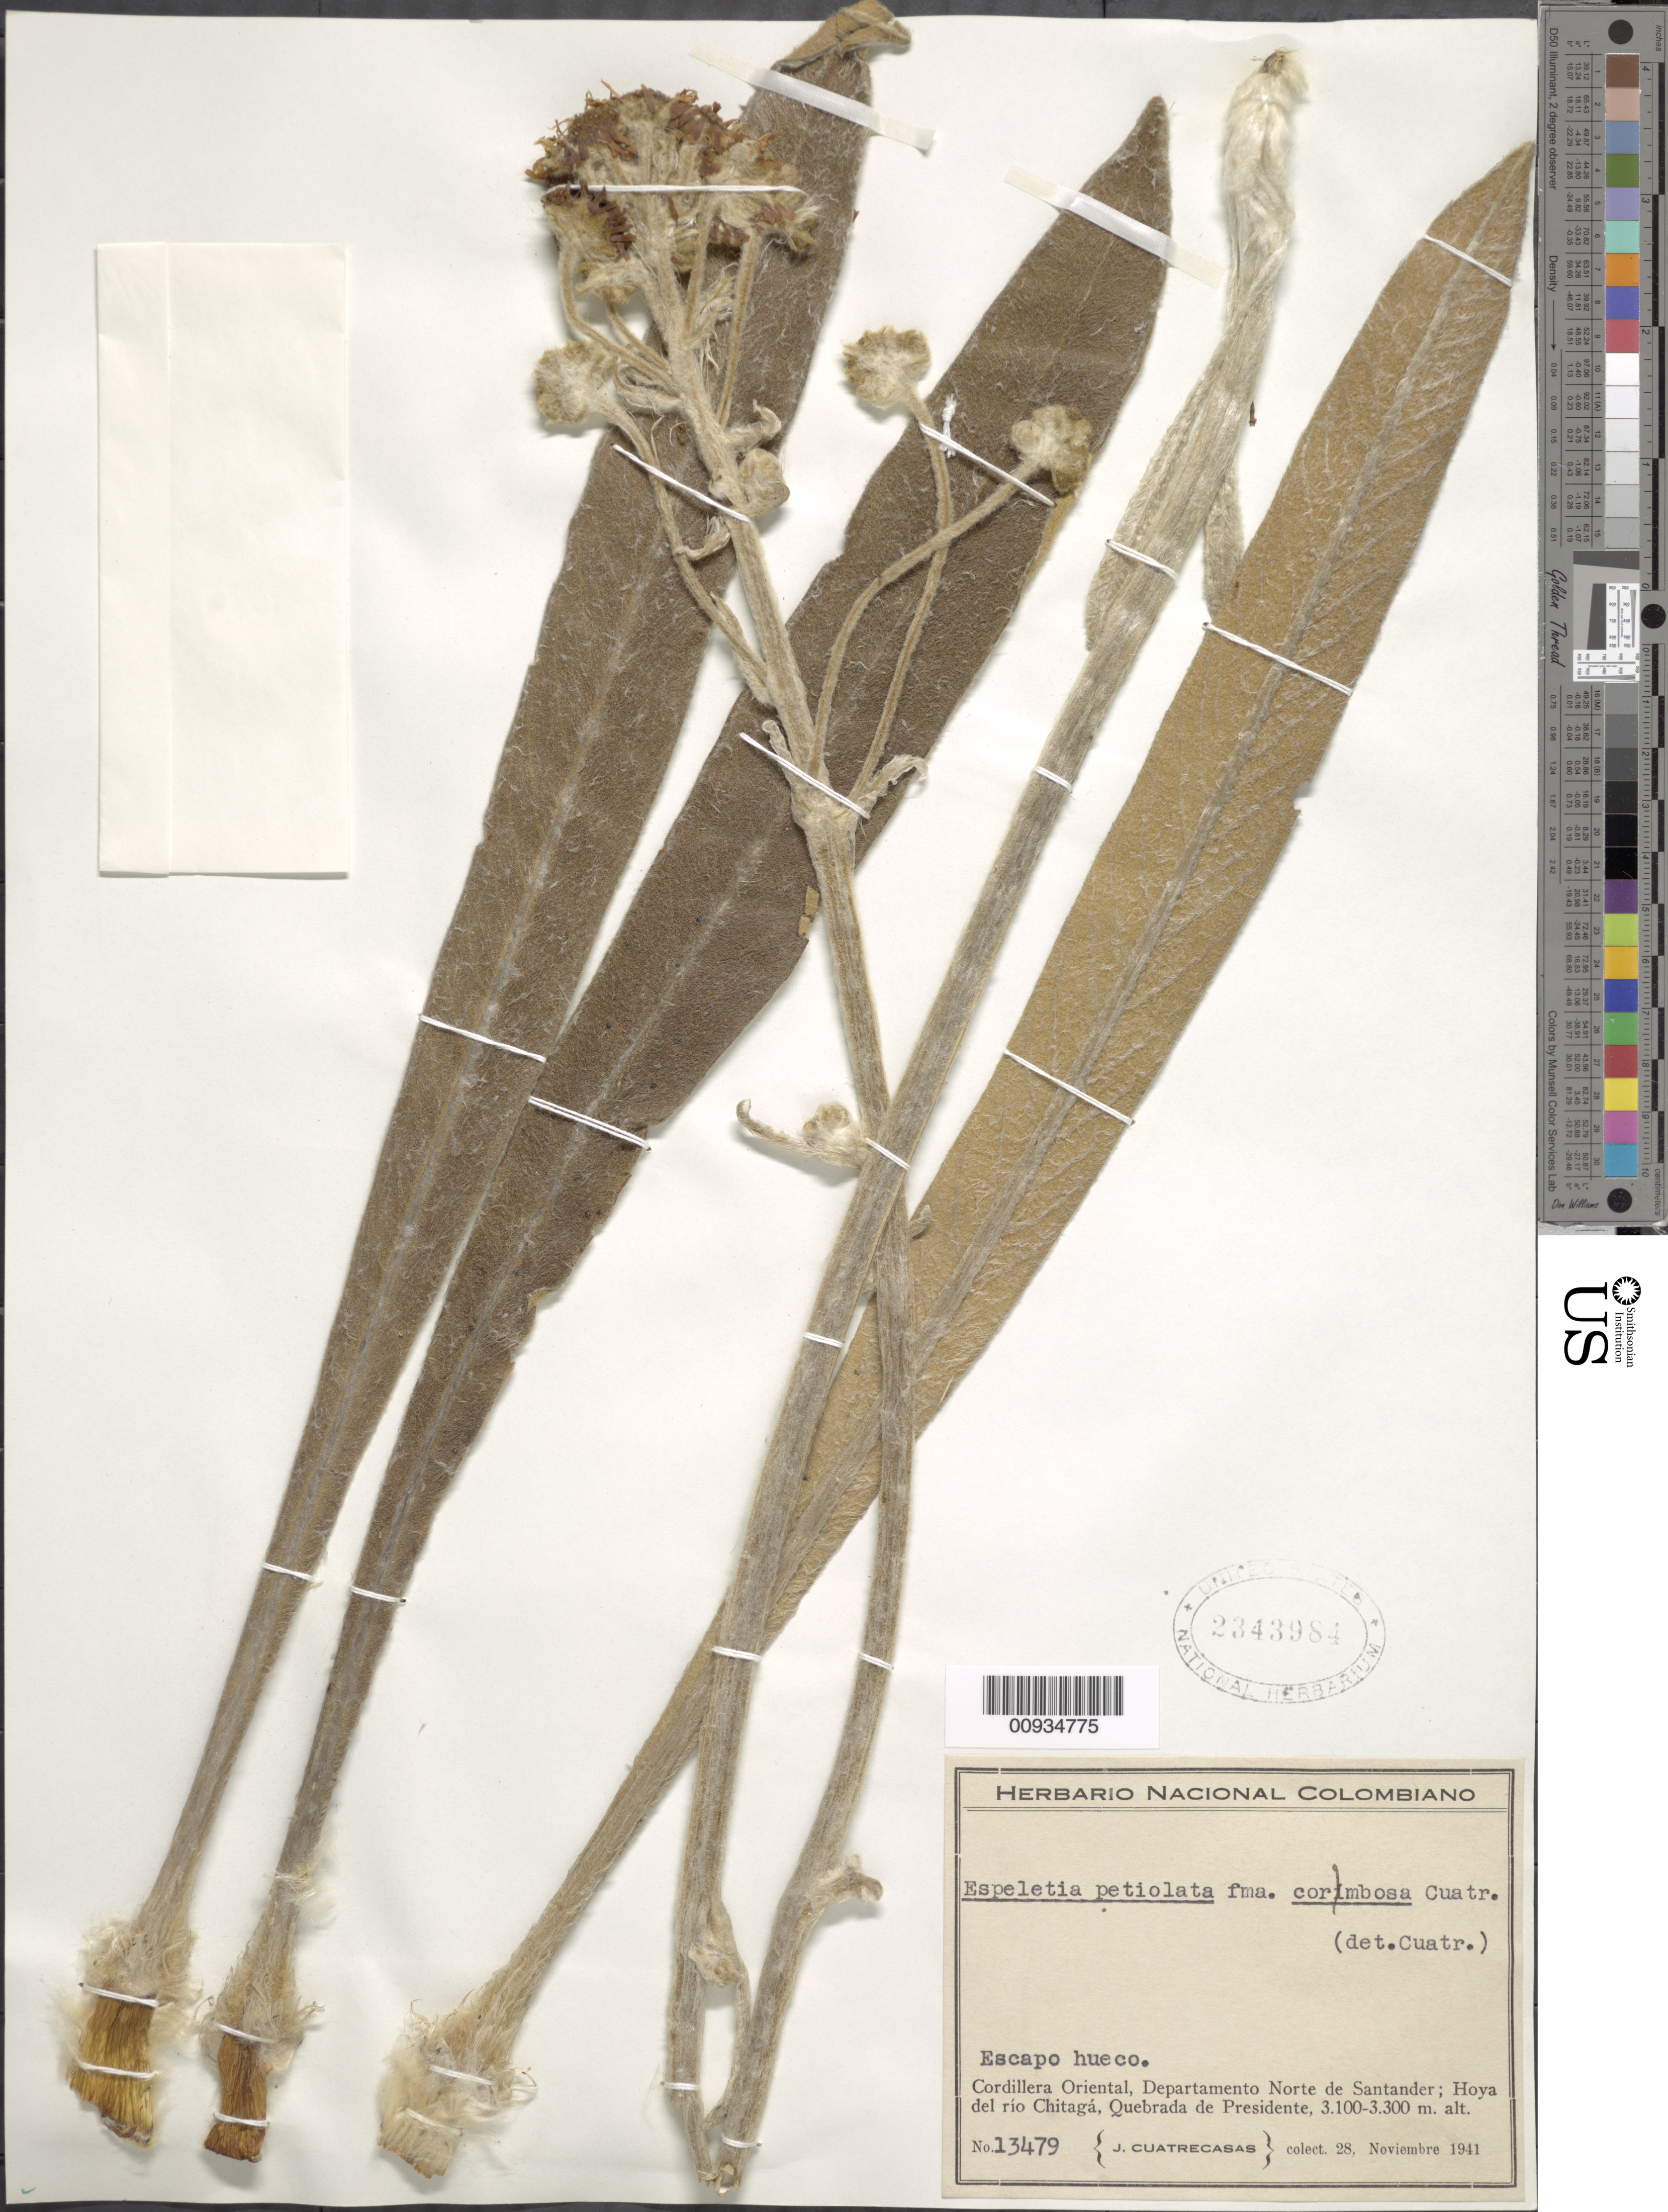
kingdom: Plantae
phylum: Tracheophyta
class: Magnoliopsida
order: Asterales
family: Asteraceae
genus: Espeletiopsis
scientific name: Espeletiopsis x almorazana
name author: Cuatrec.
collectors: J. Cuatrecasas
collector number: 13479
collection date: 1941-11-28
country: Colombia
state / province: Norte de Santander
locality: Cordillerqa Oriental, Hoya del rio Chitaga, Quebrada de Presidente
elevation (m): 3100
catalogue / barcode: US 2343984